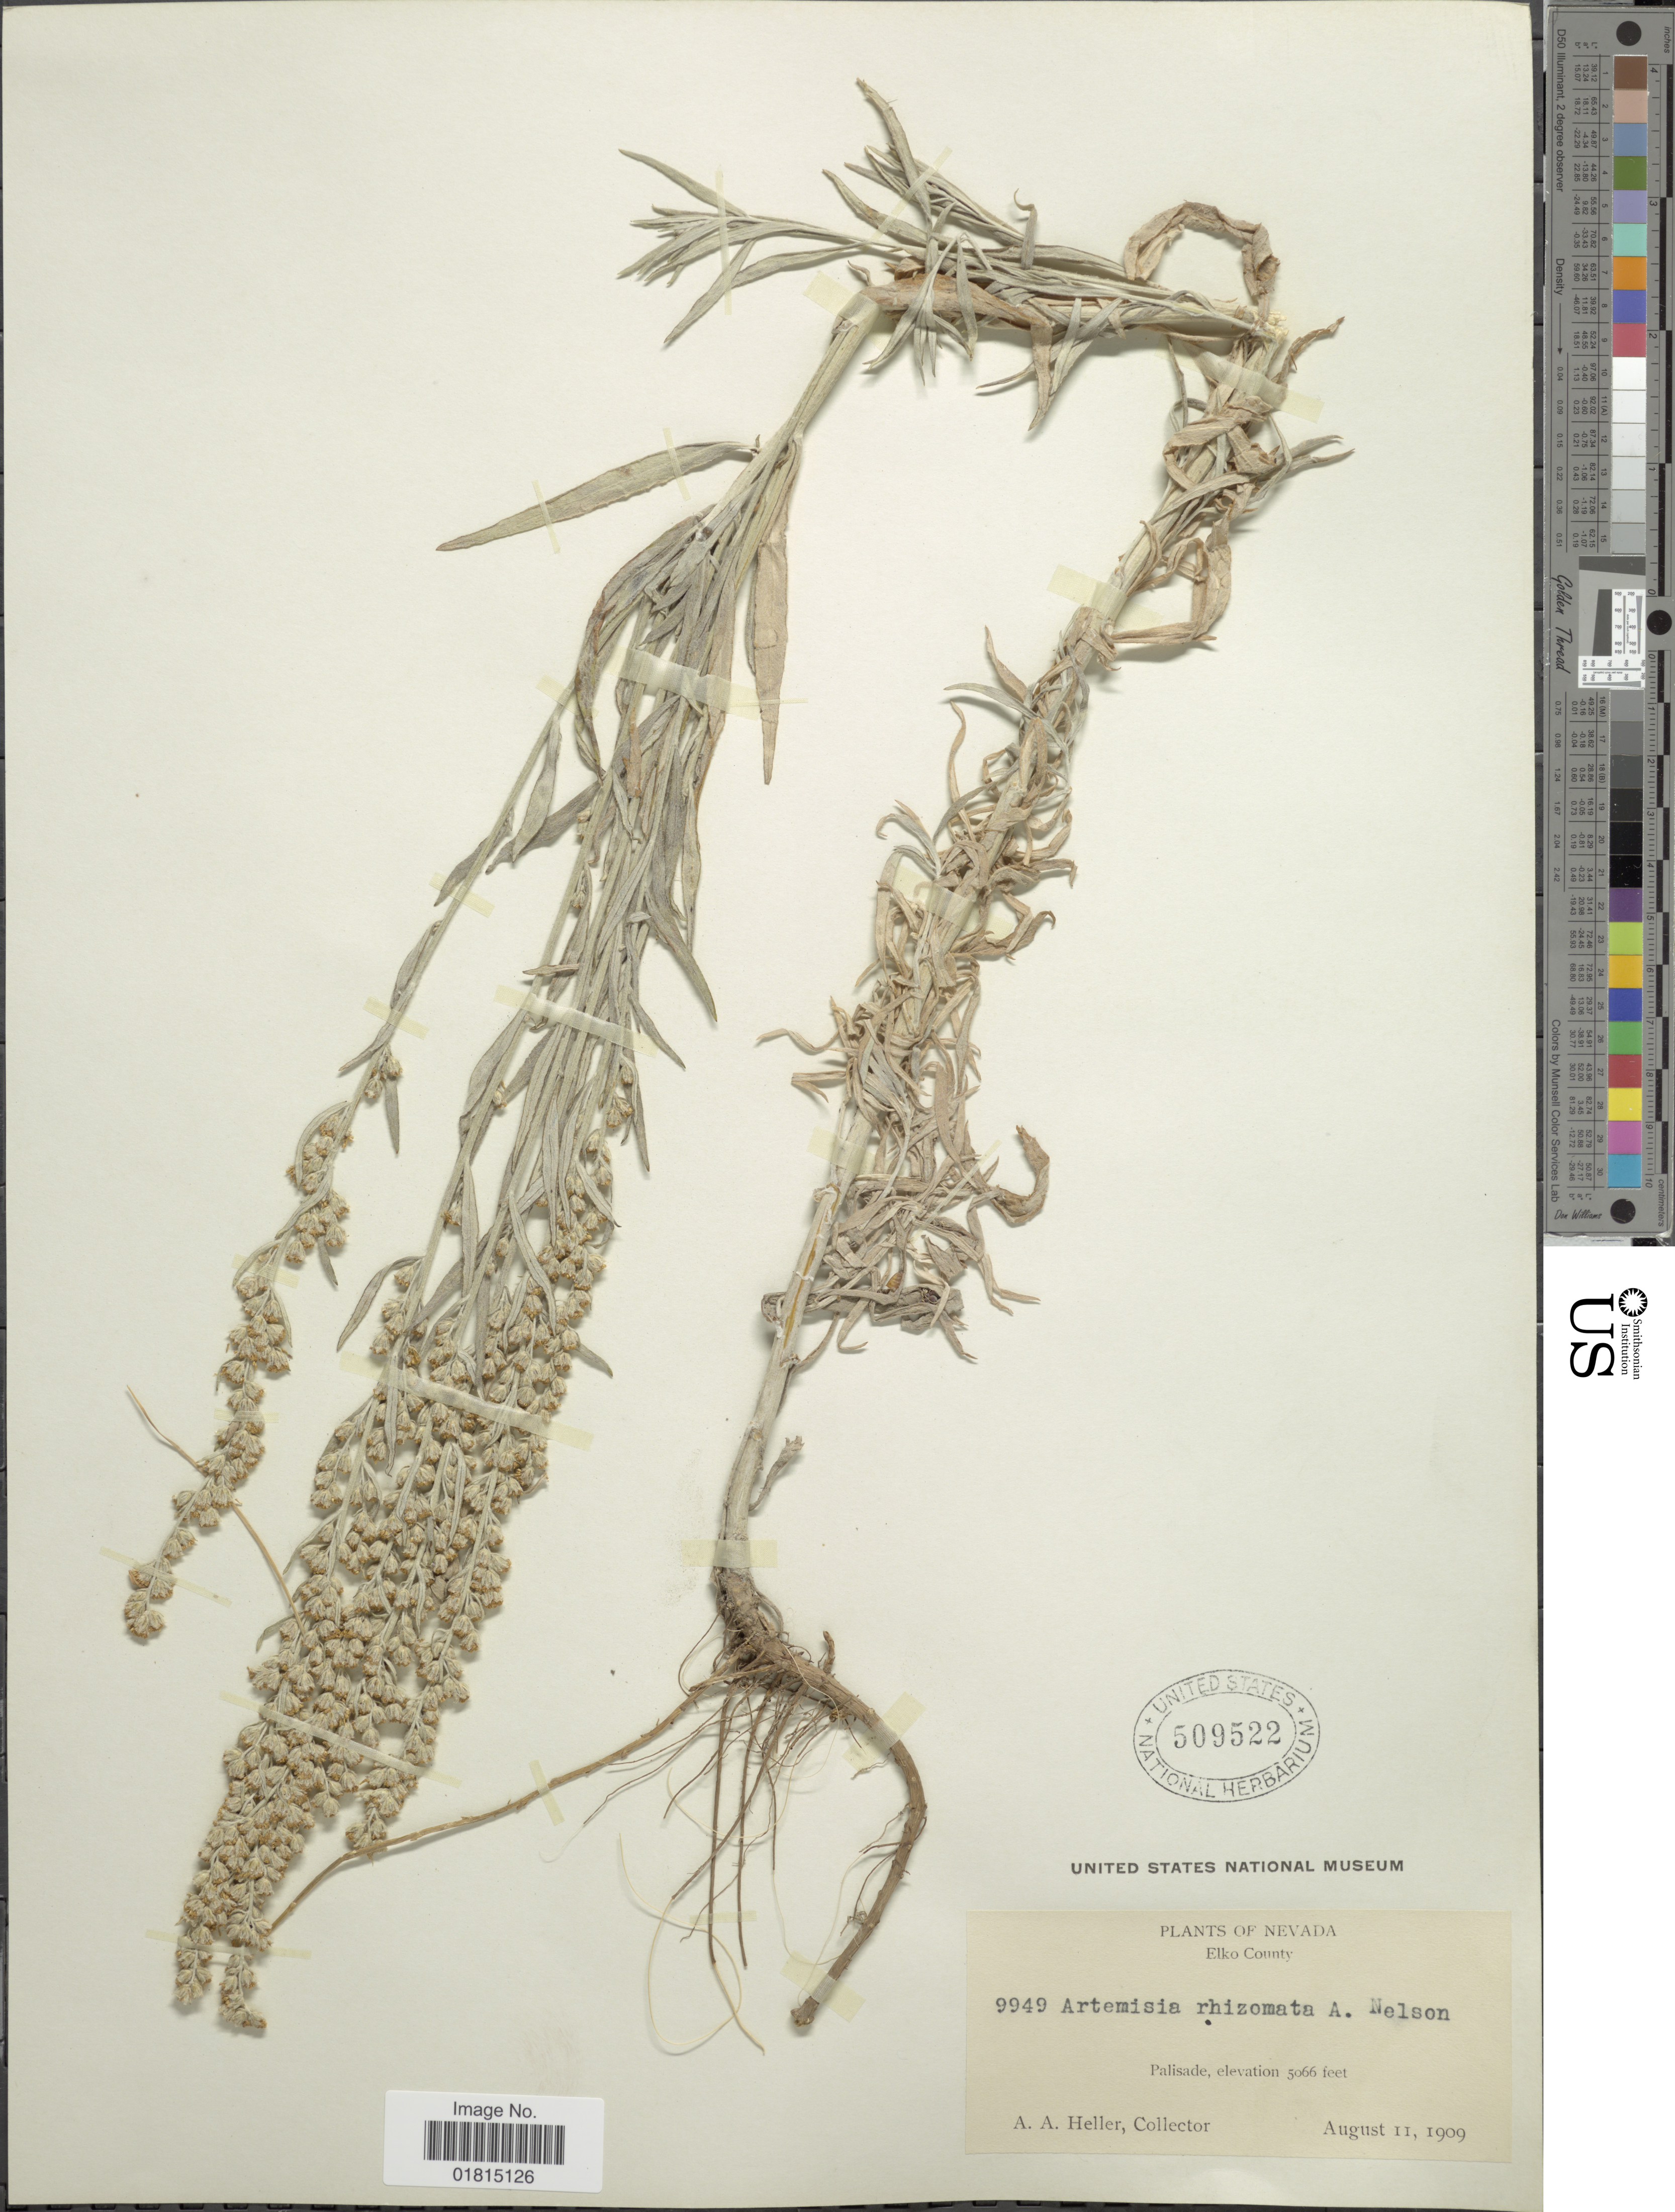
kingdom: Plantae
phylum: Tracheophyta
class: Magnoliopsida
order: Asterales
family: Asteraceae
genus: Artemisia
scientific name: Artemisia diversifolia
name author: Rydb.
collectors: A. A. Heller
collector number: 9949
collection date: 1909-08-11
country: United States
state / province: Nevada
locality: Elko County. Palisade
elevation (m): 1544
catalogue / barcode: US 509522